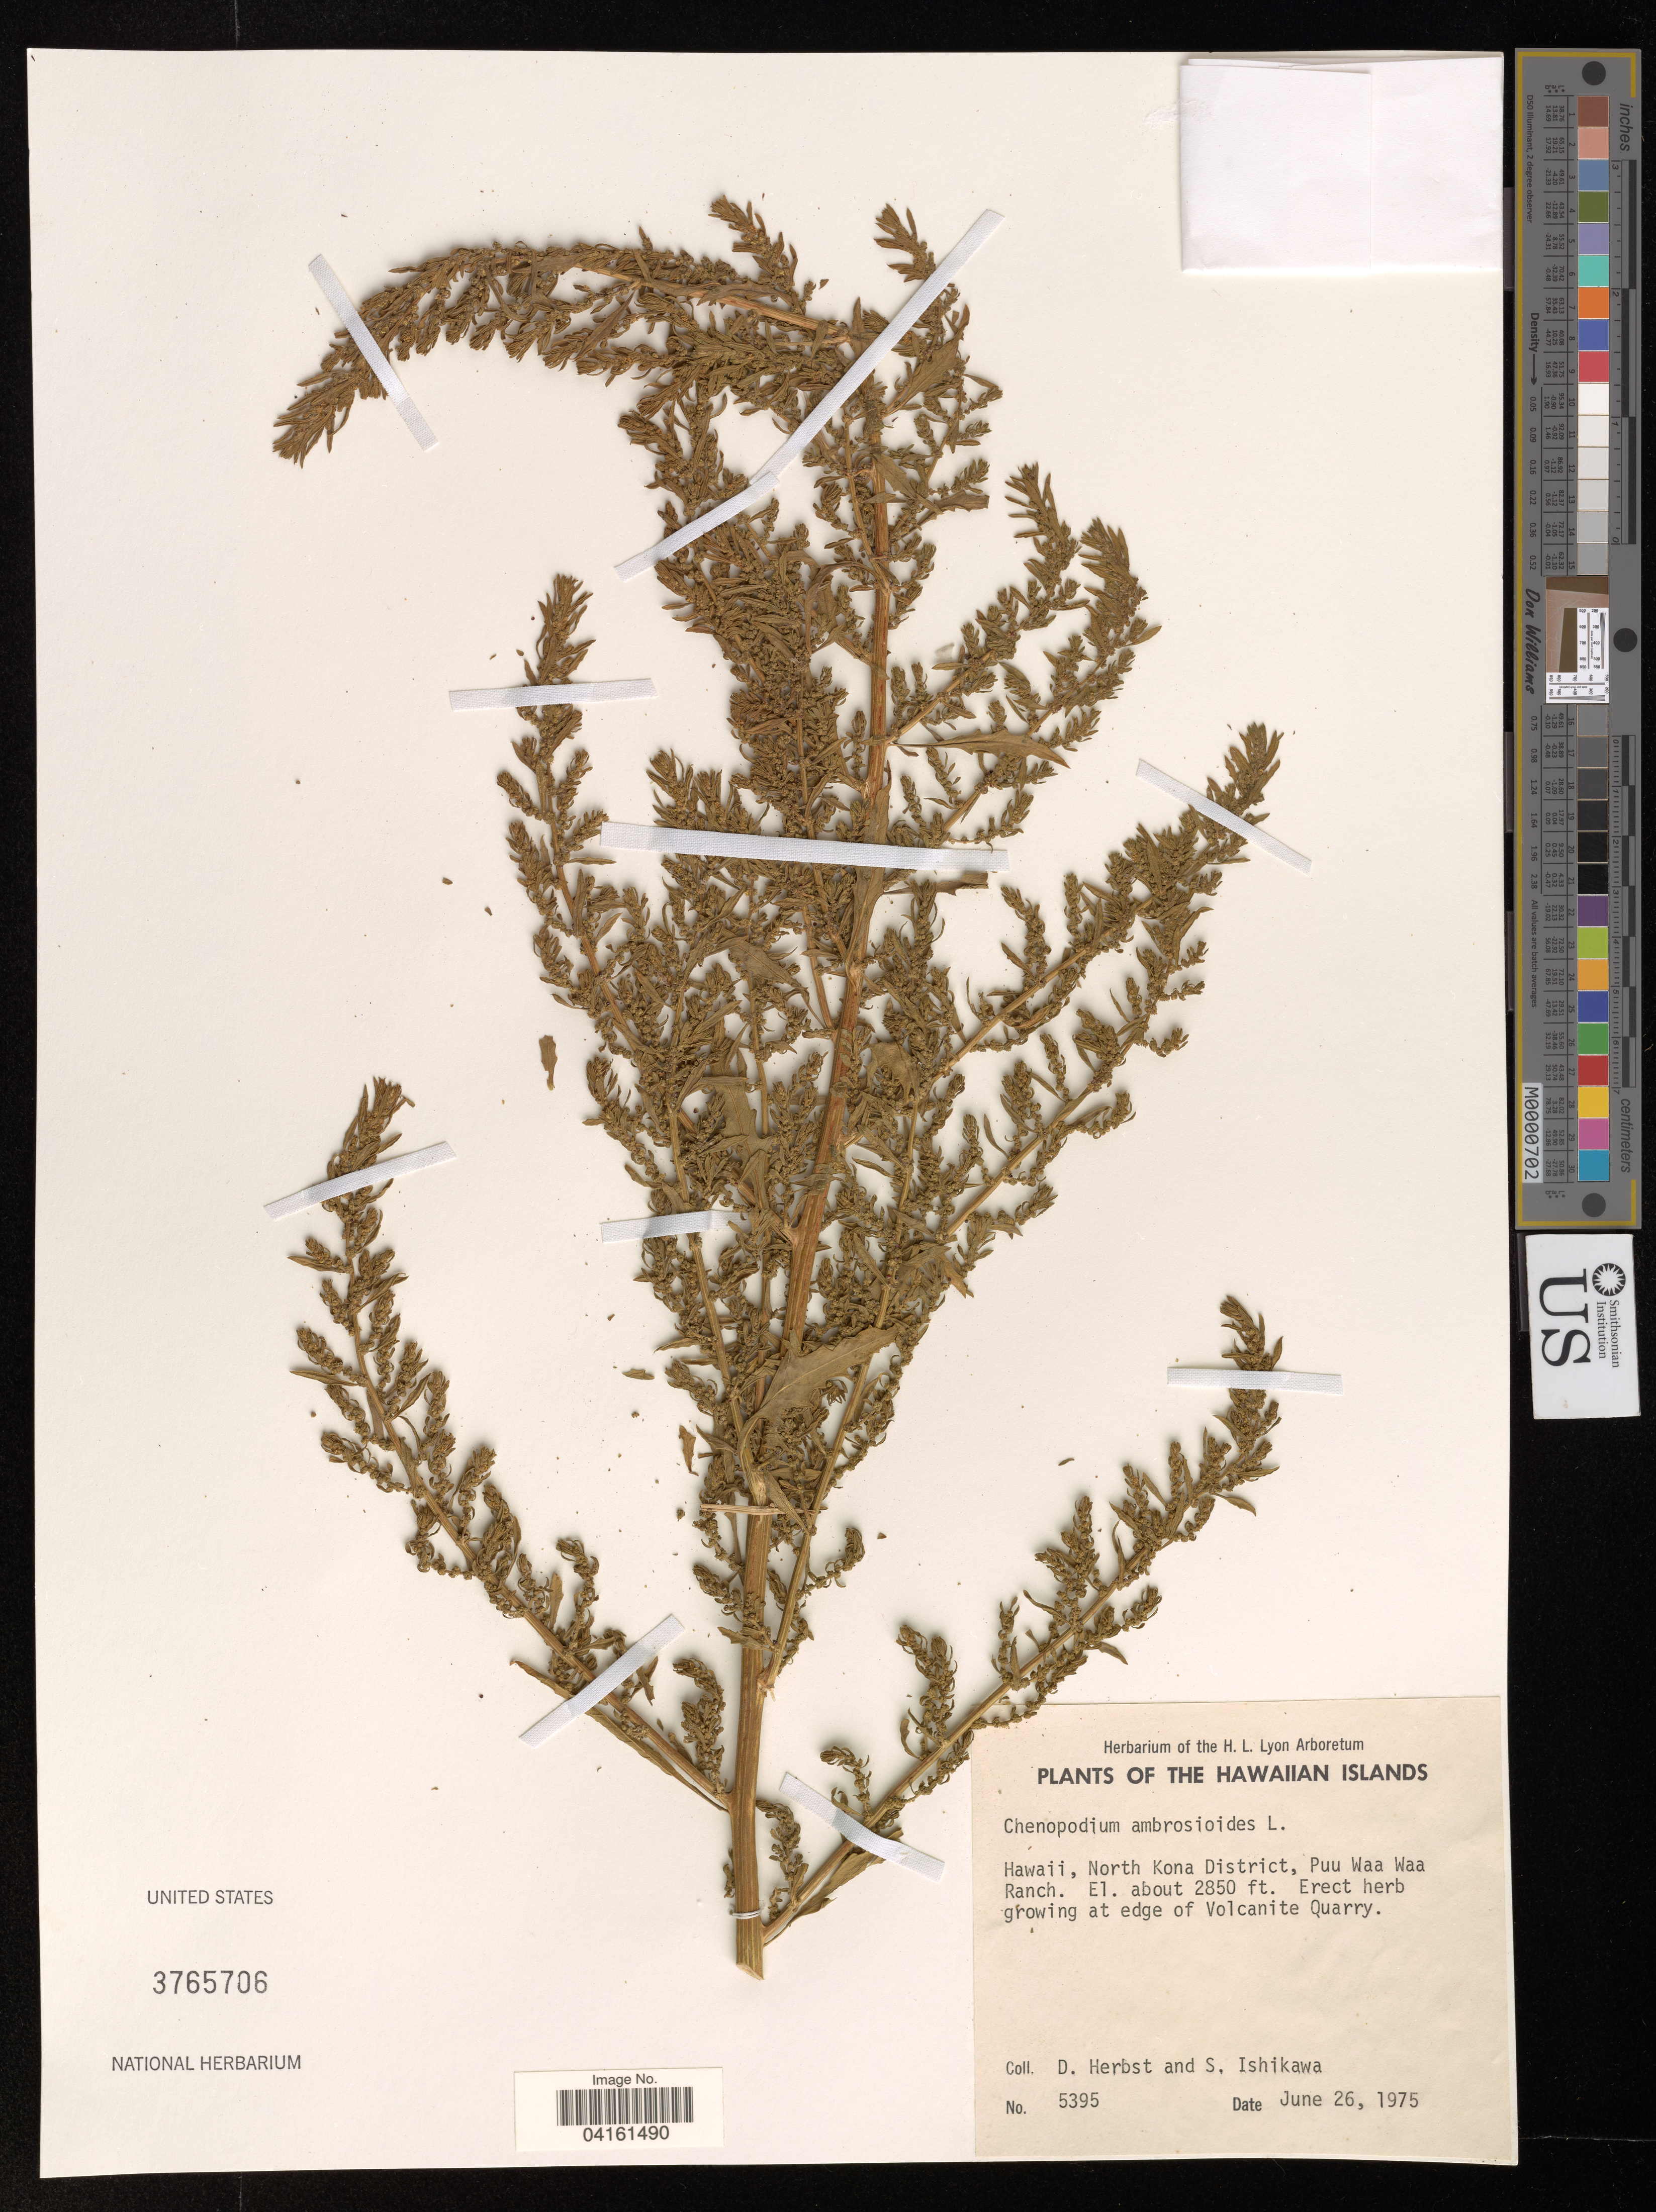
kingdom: Plantae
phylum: Tracheophyta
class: Magnoliopsida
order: Caryophyllales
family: Amaranthaceae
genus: Dysphania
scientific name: Dysphania ambrosioides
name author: (L.) Mosyakin & Clemants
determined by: Wagner, W. L., (BOT), Smithsonian Institution - National Museum of Natural History (UNITED STATES)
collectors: D. Herbst & S. Ishikawa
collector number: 5395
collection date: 1975-06-26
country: United States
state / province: Hawaii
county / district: Hawaii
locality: North Kona District, Puu Waa Waa Ranch. Erect herb growing at edge of Volcanite Quarry.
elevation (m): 869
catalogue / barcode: US 3765706